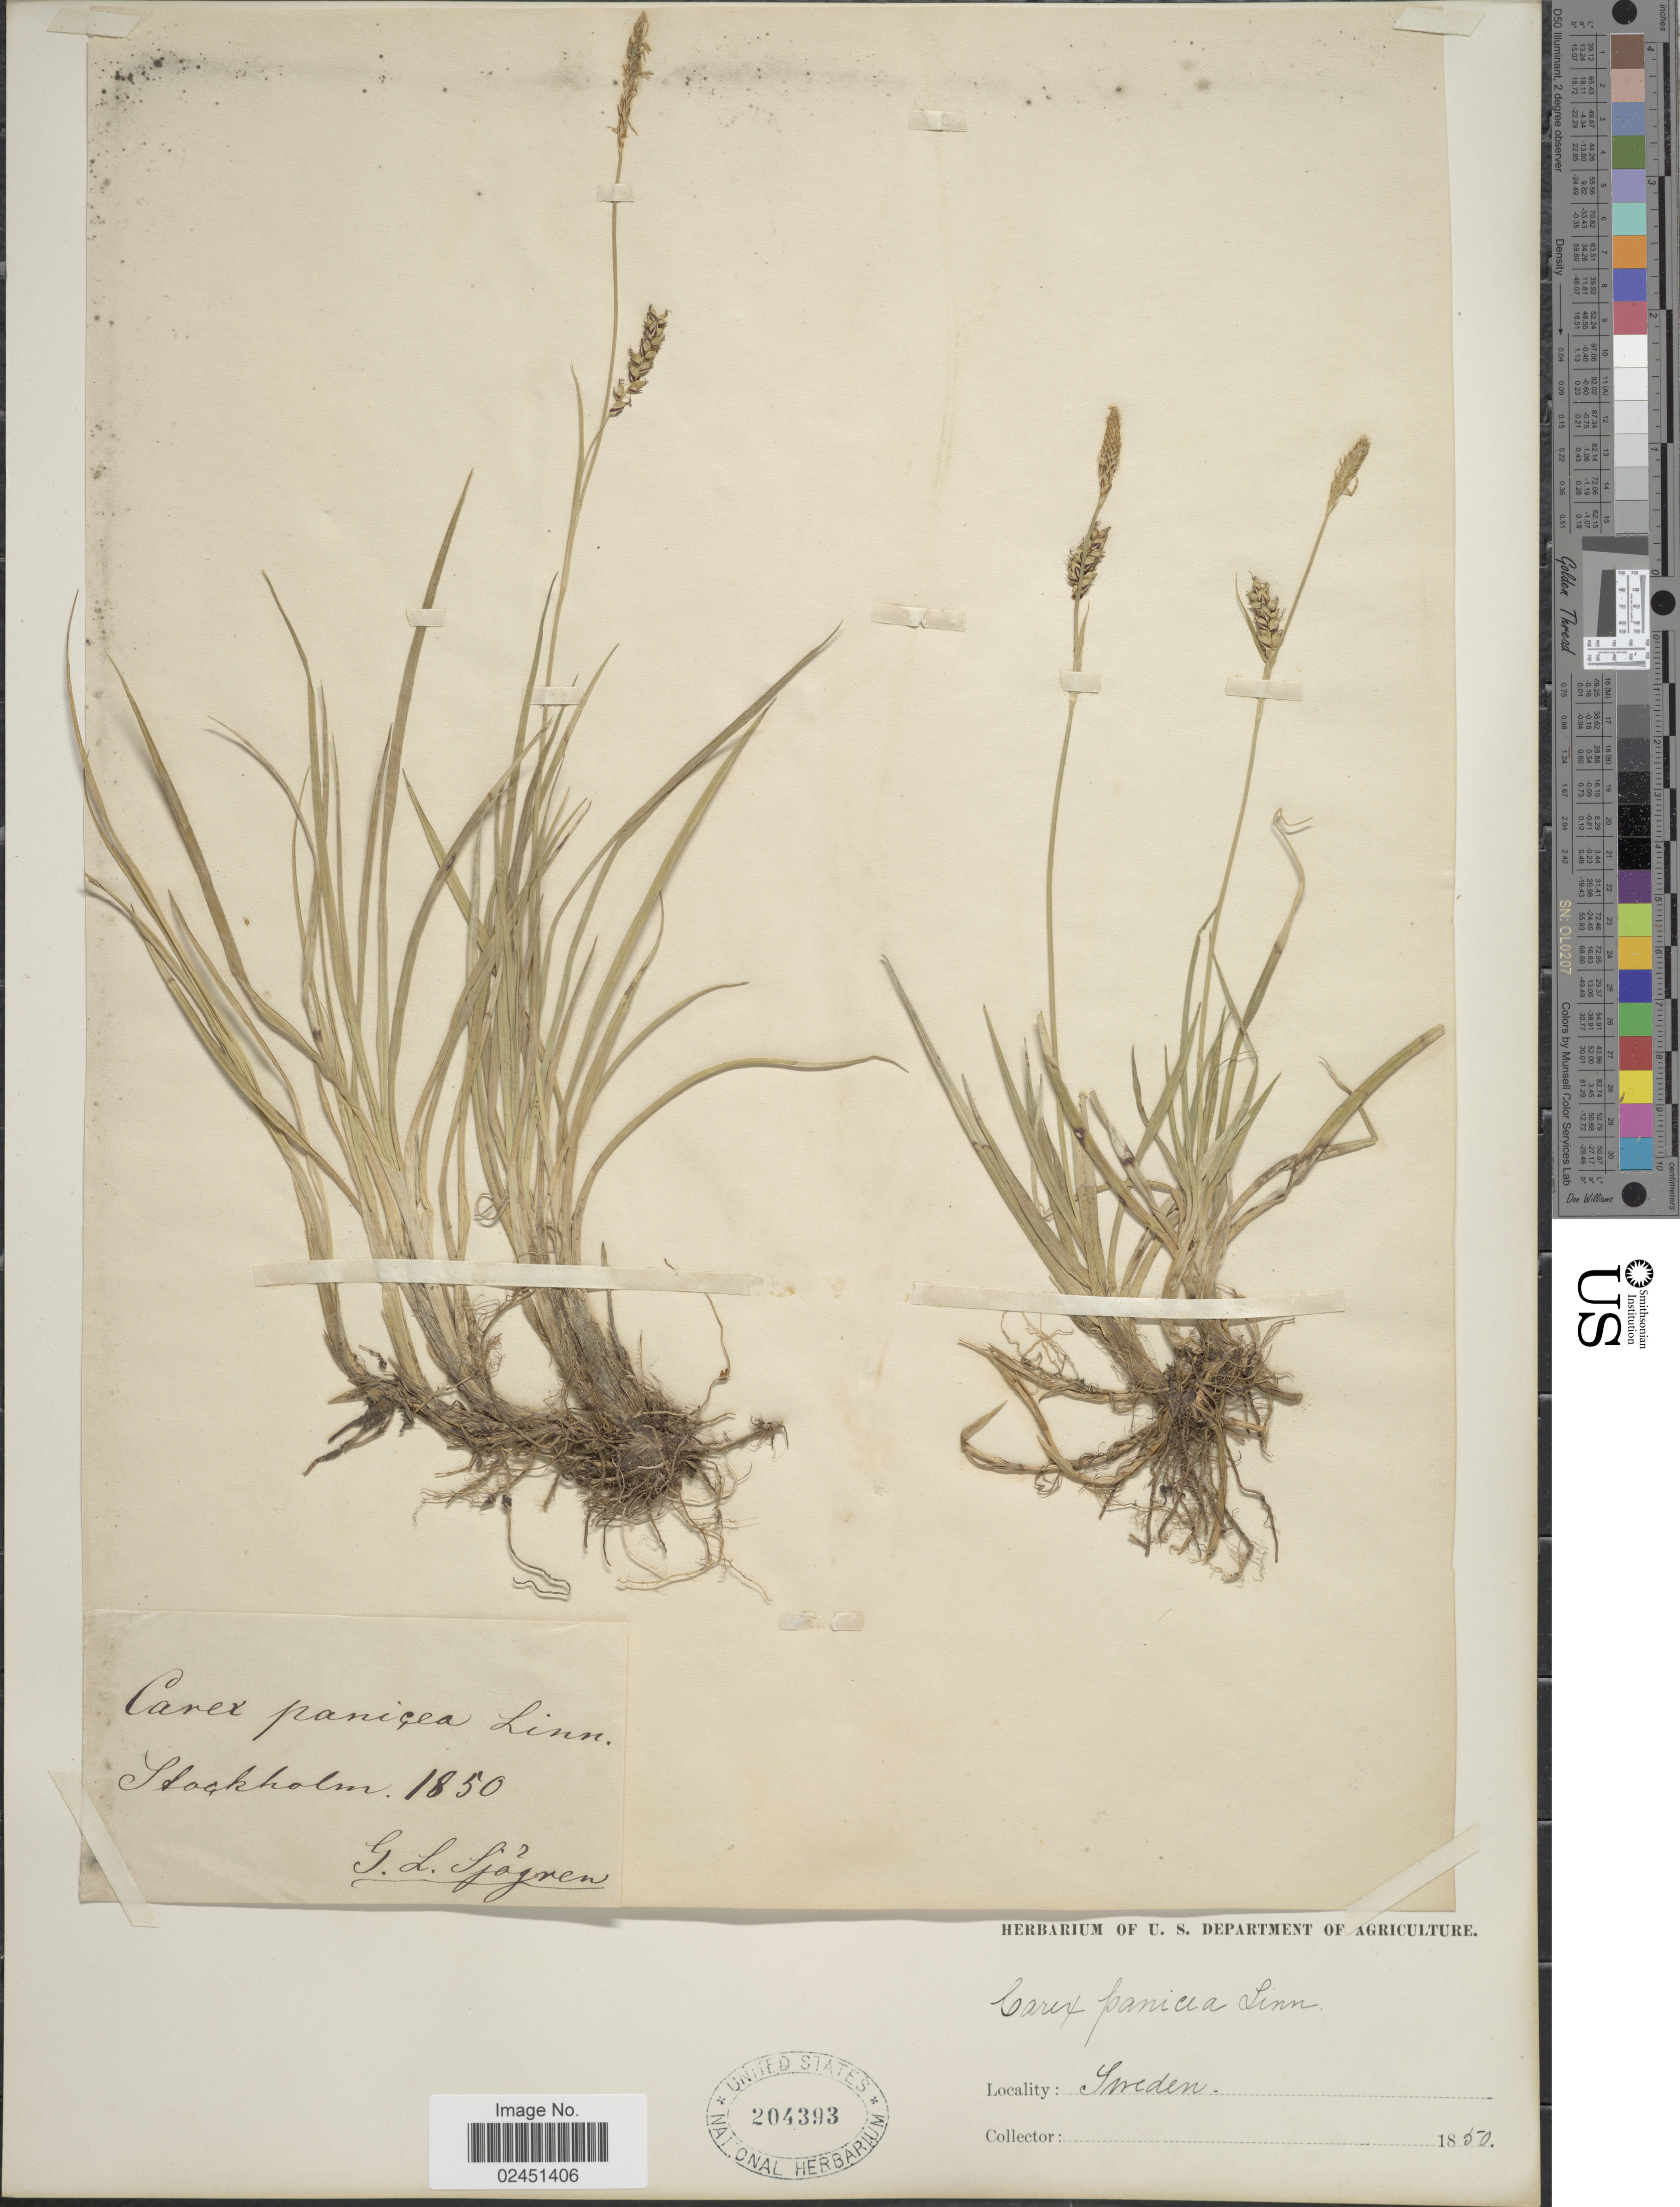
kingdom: Plantae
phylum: Tracheophyta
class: Liliopsida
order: Poales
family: Cyperaceae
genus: Carex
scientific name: Carex panicea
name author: L.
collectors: G. Sjögren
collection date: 1850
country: Sweden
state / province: Stockholm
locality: Stockholm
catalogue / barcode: US 204393